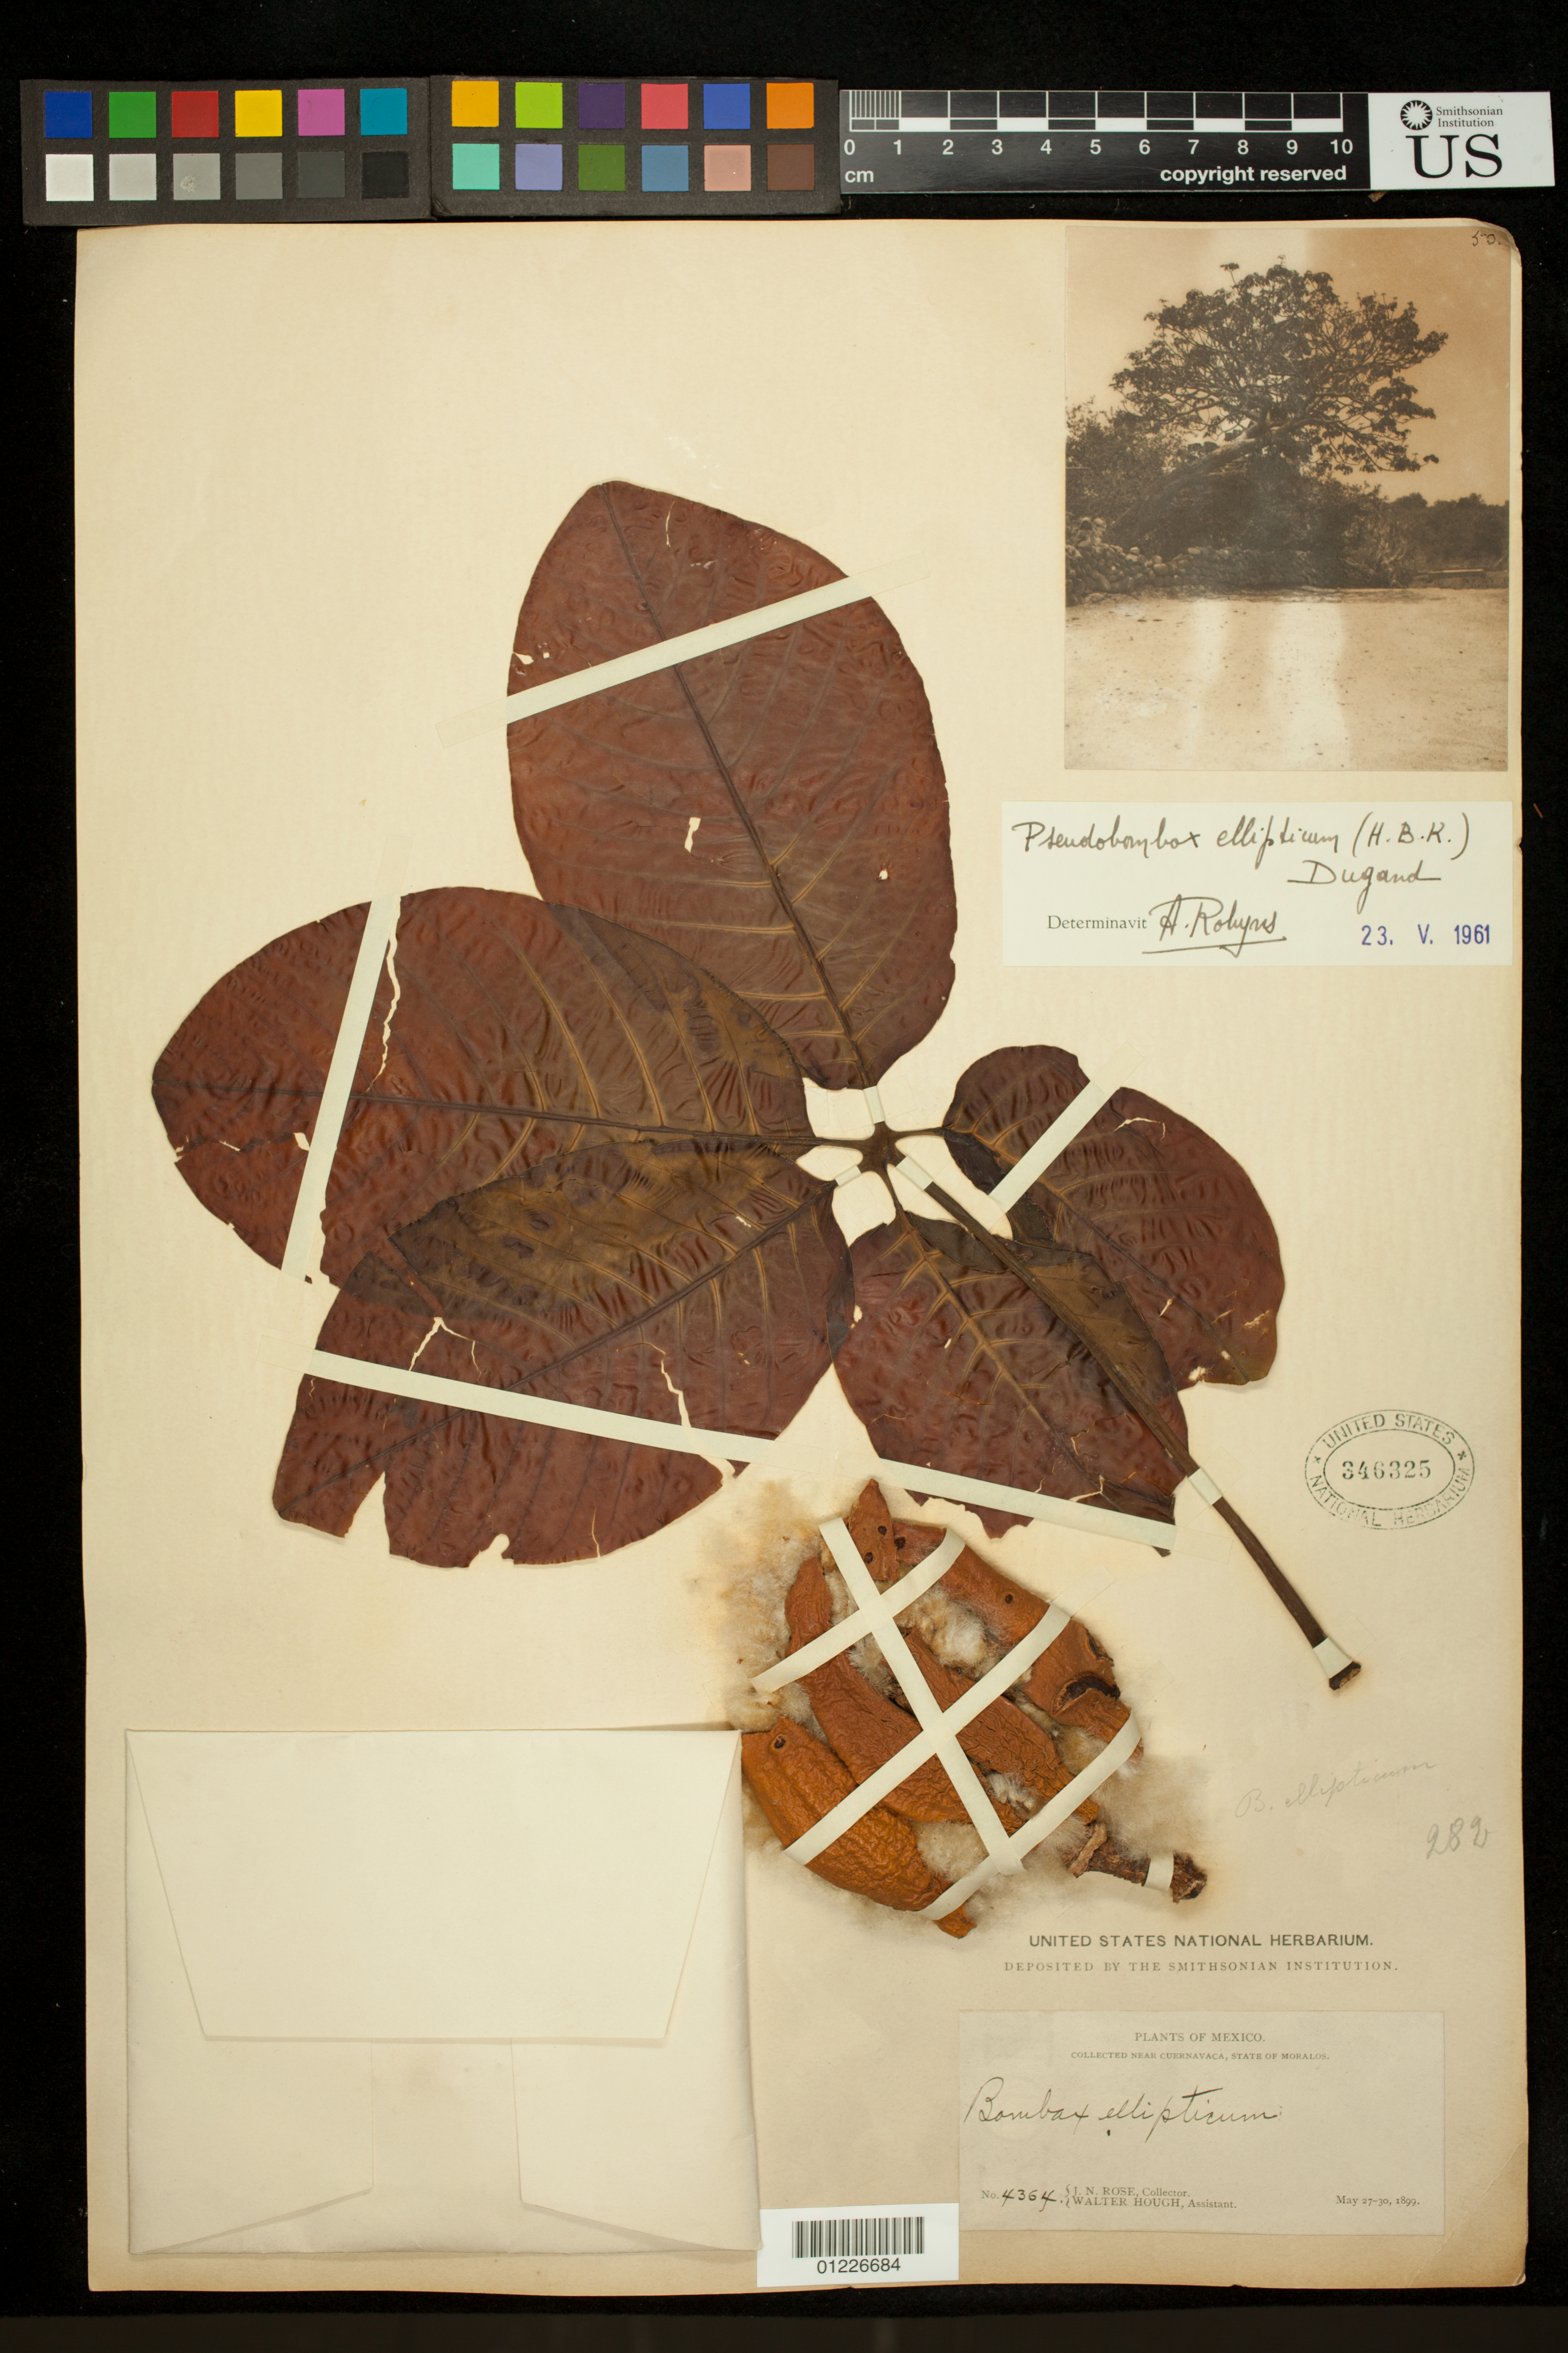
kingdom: Plantae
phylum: Tracheophyta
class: Magnoliopsida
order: Malvales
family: Malvaceae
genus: Pseudobombax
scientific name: Pseudobombax ellipticum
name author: (Kunth) Dugand G.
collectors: J. N. Rose & W. Hough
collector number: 4364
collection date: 1899-05-27/1899-05-30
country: Mexico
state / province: Morelos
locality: Cuernavaca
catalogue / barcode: US 346325